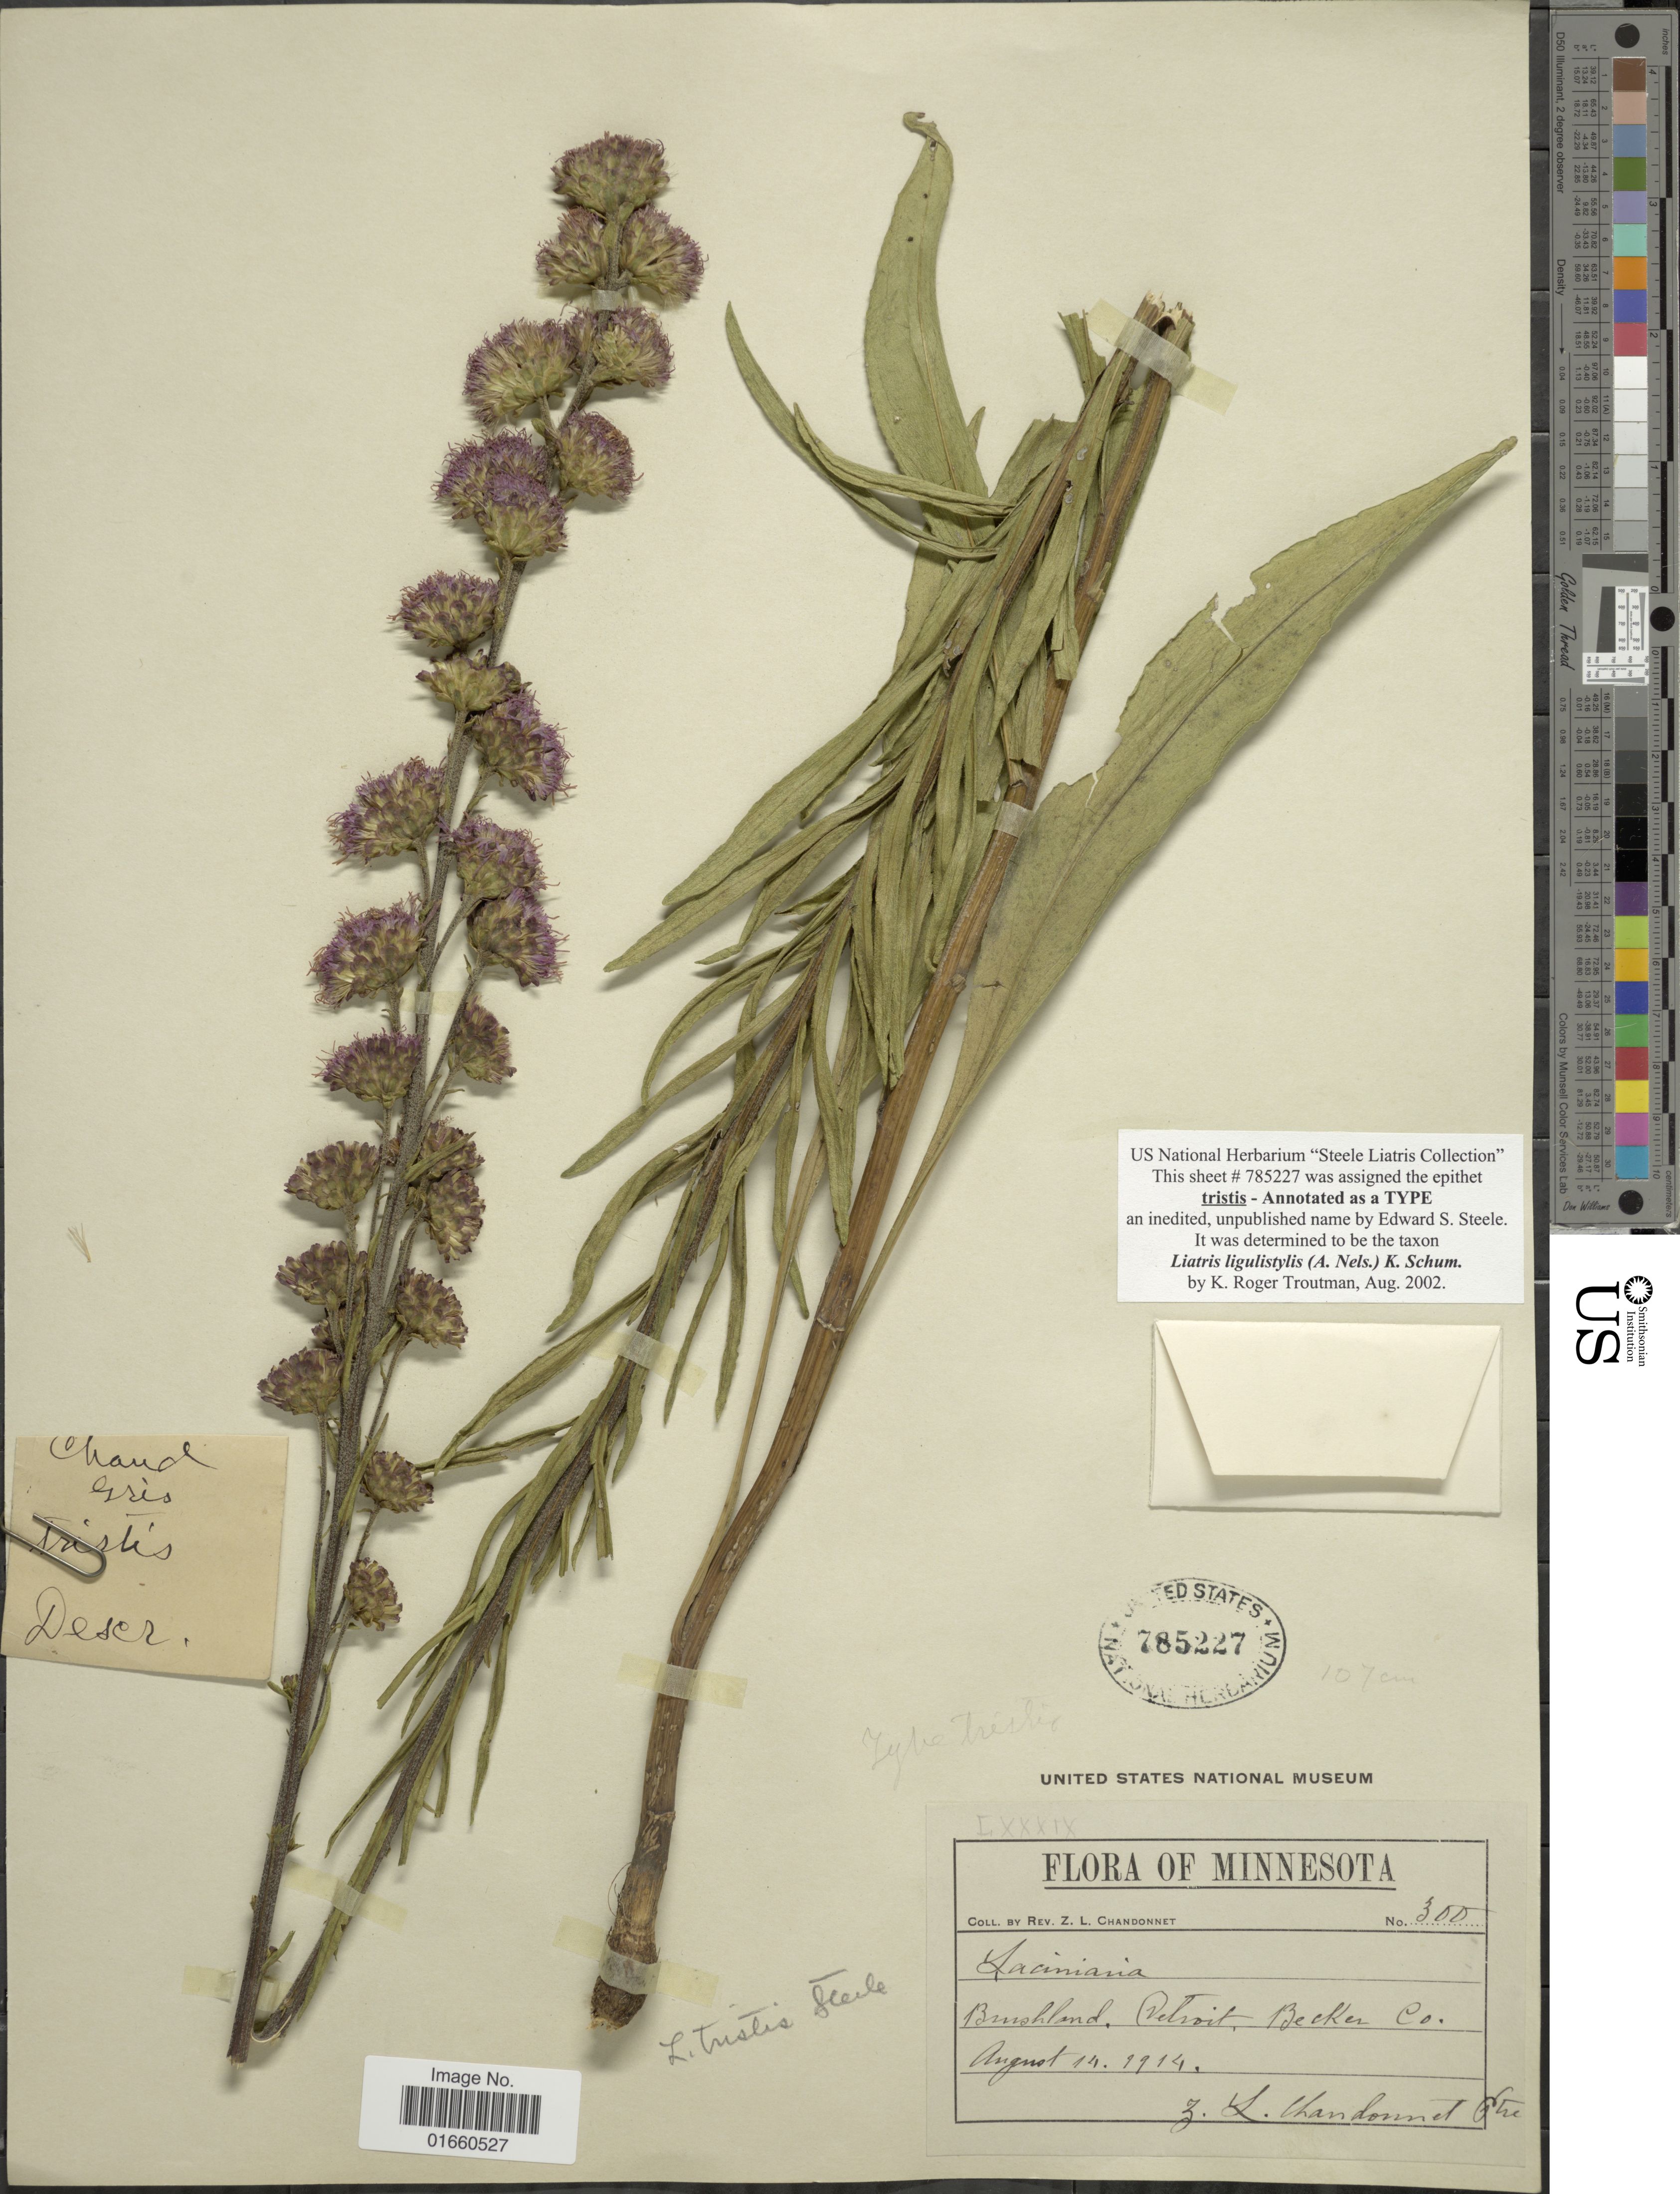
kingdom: Plantae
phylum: Tracheophyta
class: Magnoliopsida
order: Asterales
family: Asteraceae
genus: Liatris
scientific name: Liatris ligulistylis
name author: (A. Nelson) K. Schum.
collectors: Z. Chandonnet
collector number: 300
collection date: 1914-08-14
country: United States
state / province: Minnesota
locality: Brushland, Detroit, Becker Co.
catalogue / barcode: US 785227